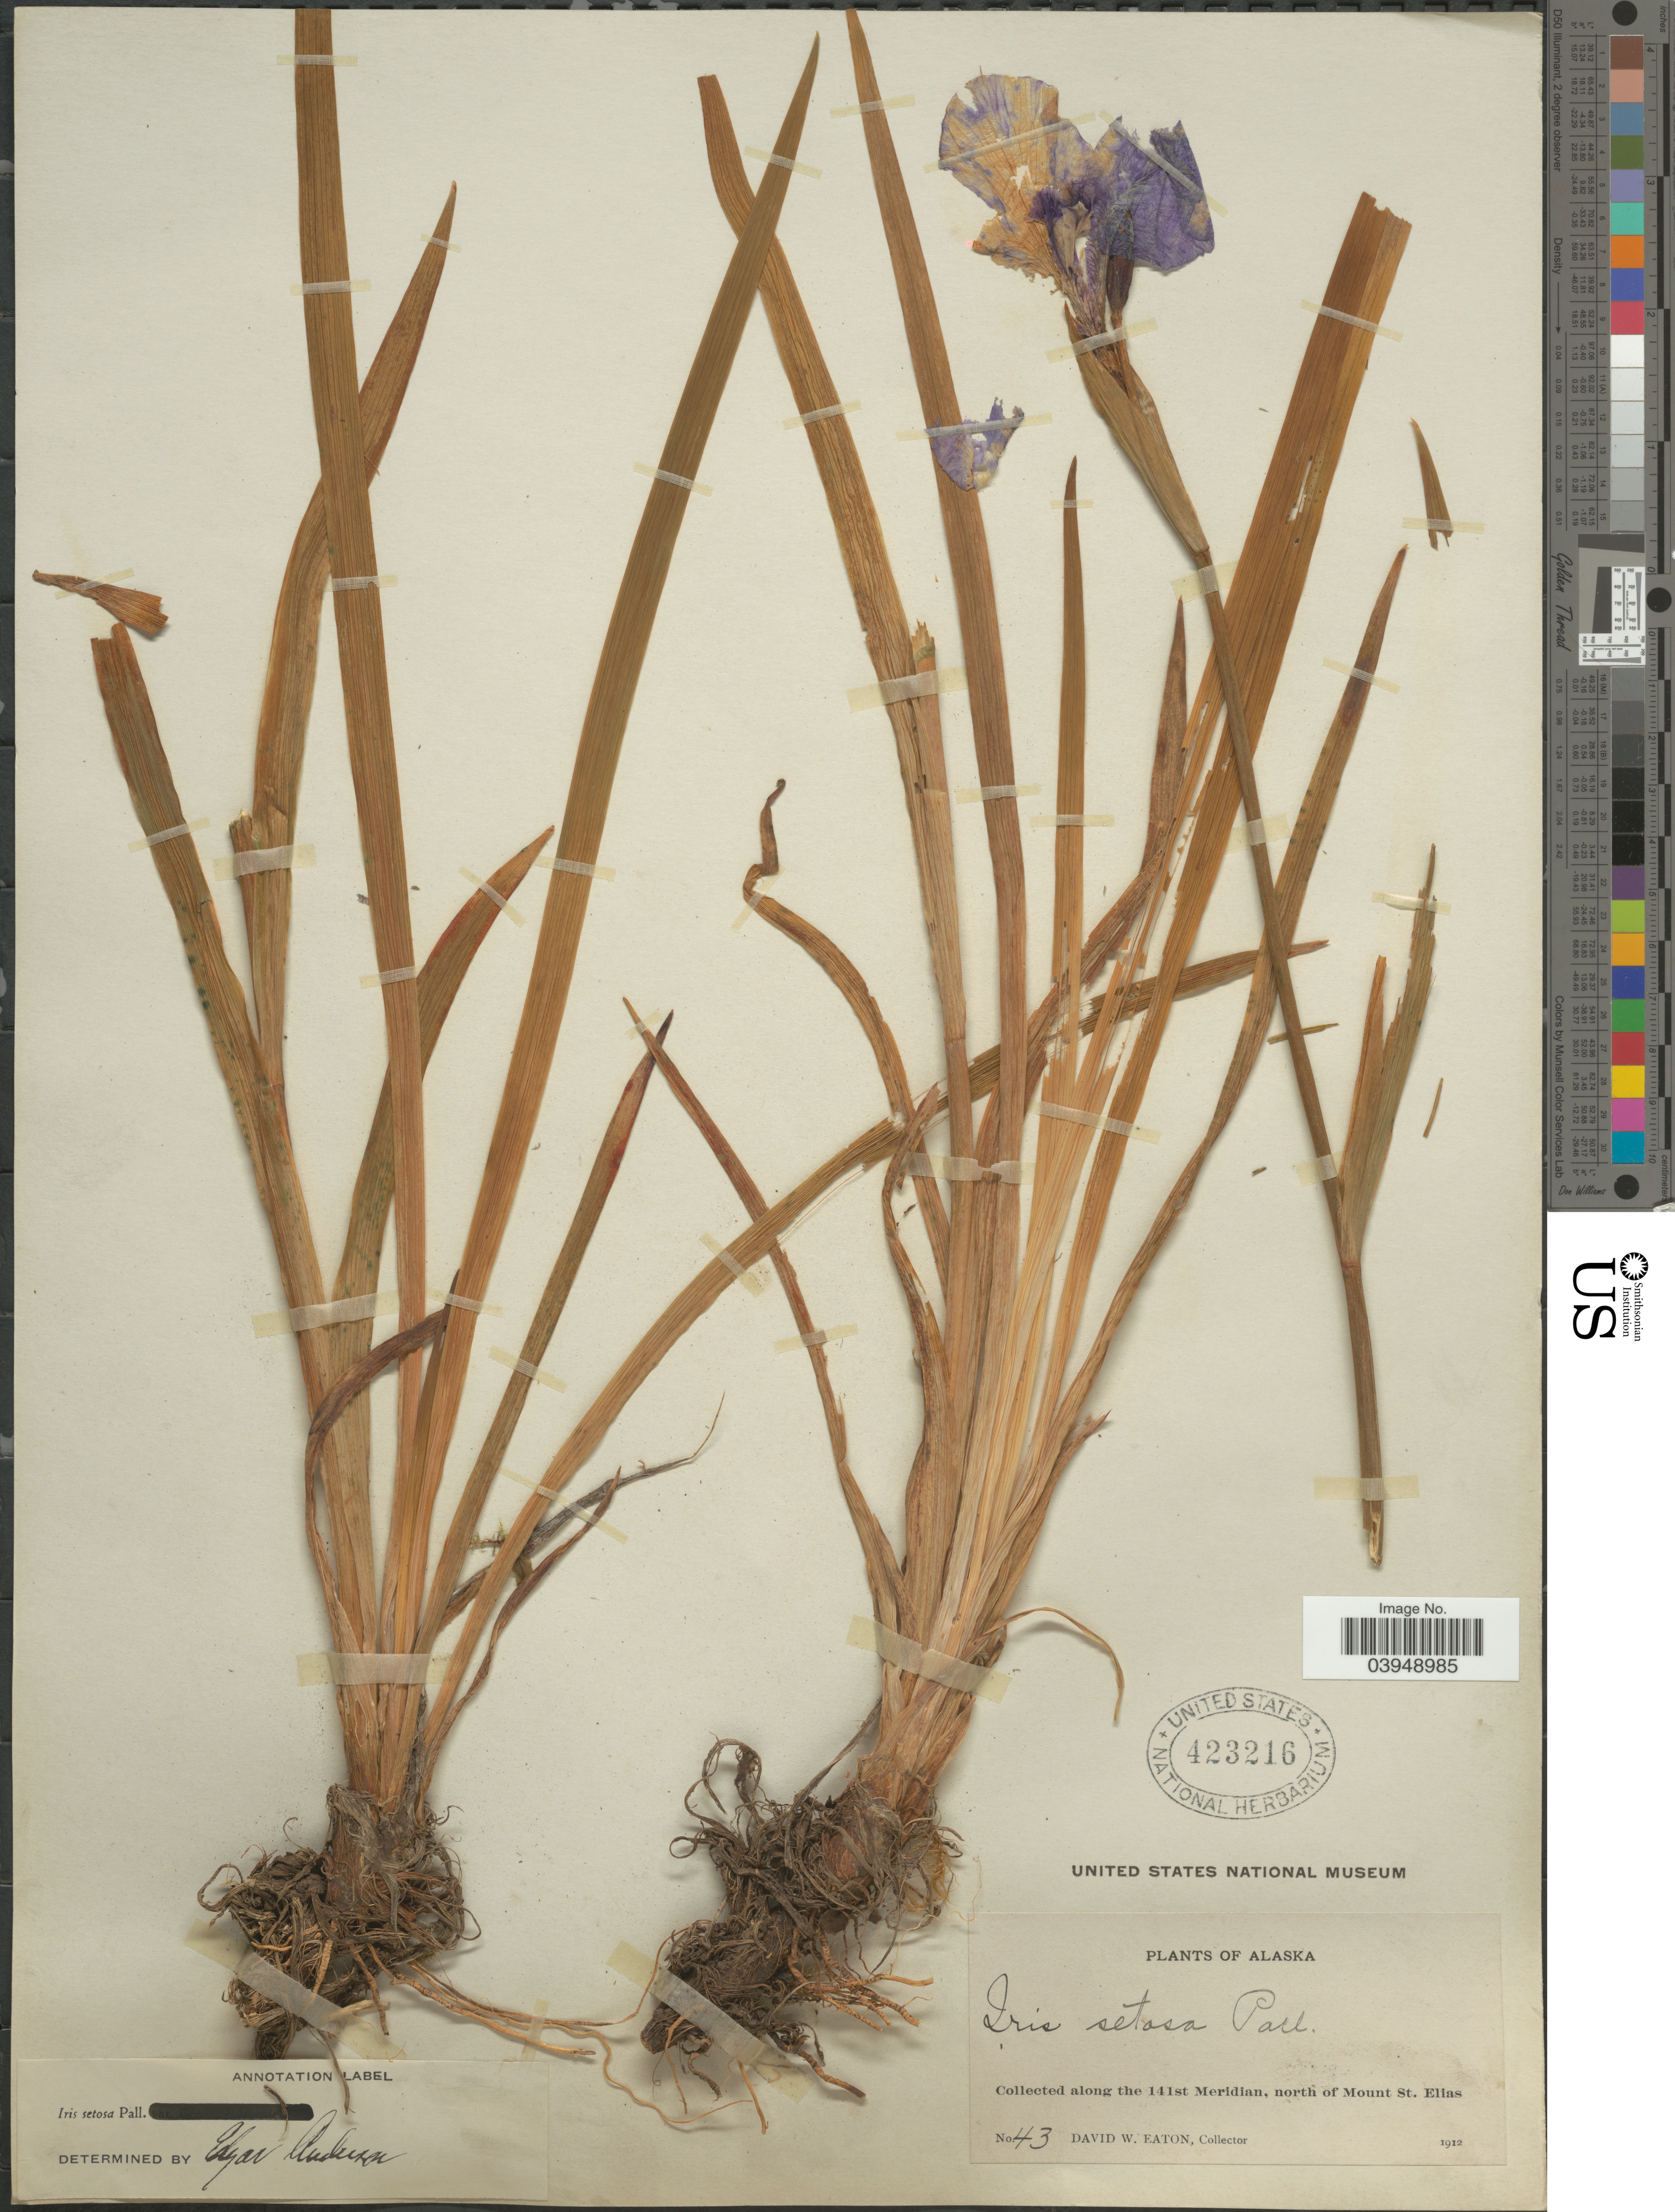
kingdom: Plantae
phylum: Tracheophyta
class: Liliopsida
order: Asparagales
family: Iridaceae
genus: Iris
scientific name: Iris setosa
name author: Pall. ex Link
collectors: D. Eaton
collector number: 43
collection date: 1912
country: United States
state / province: Alaska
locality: Collected along the 141st Meridian, north of Mount St. Elias.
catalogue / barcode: US 423216